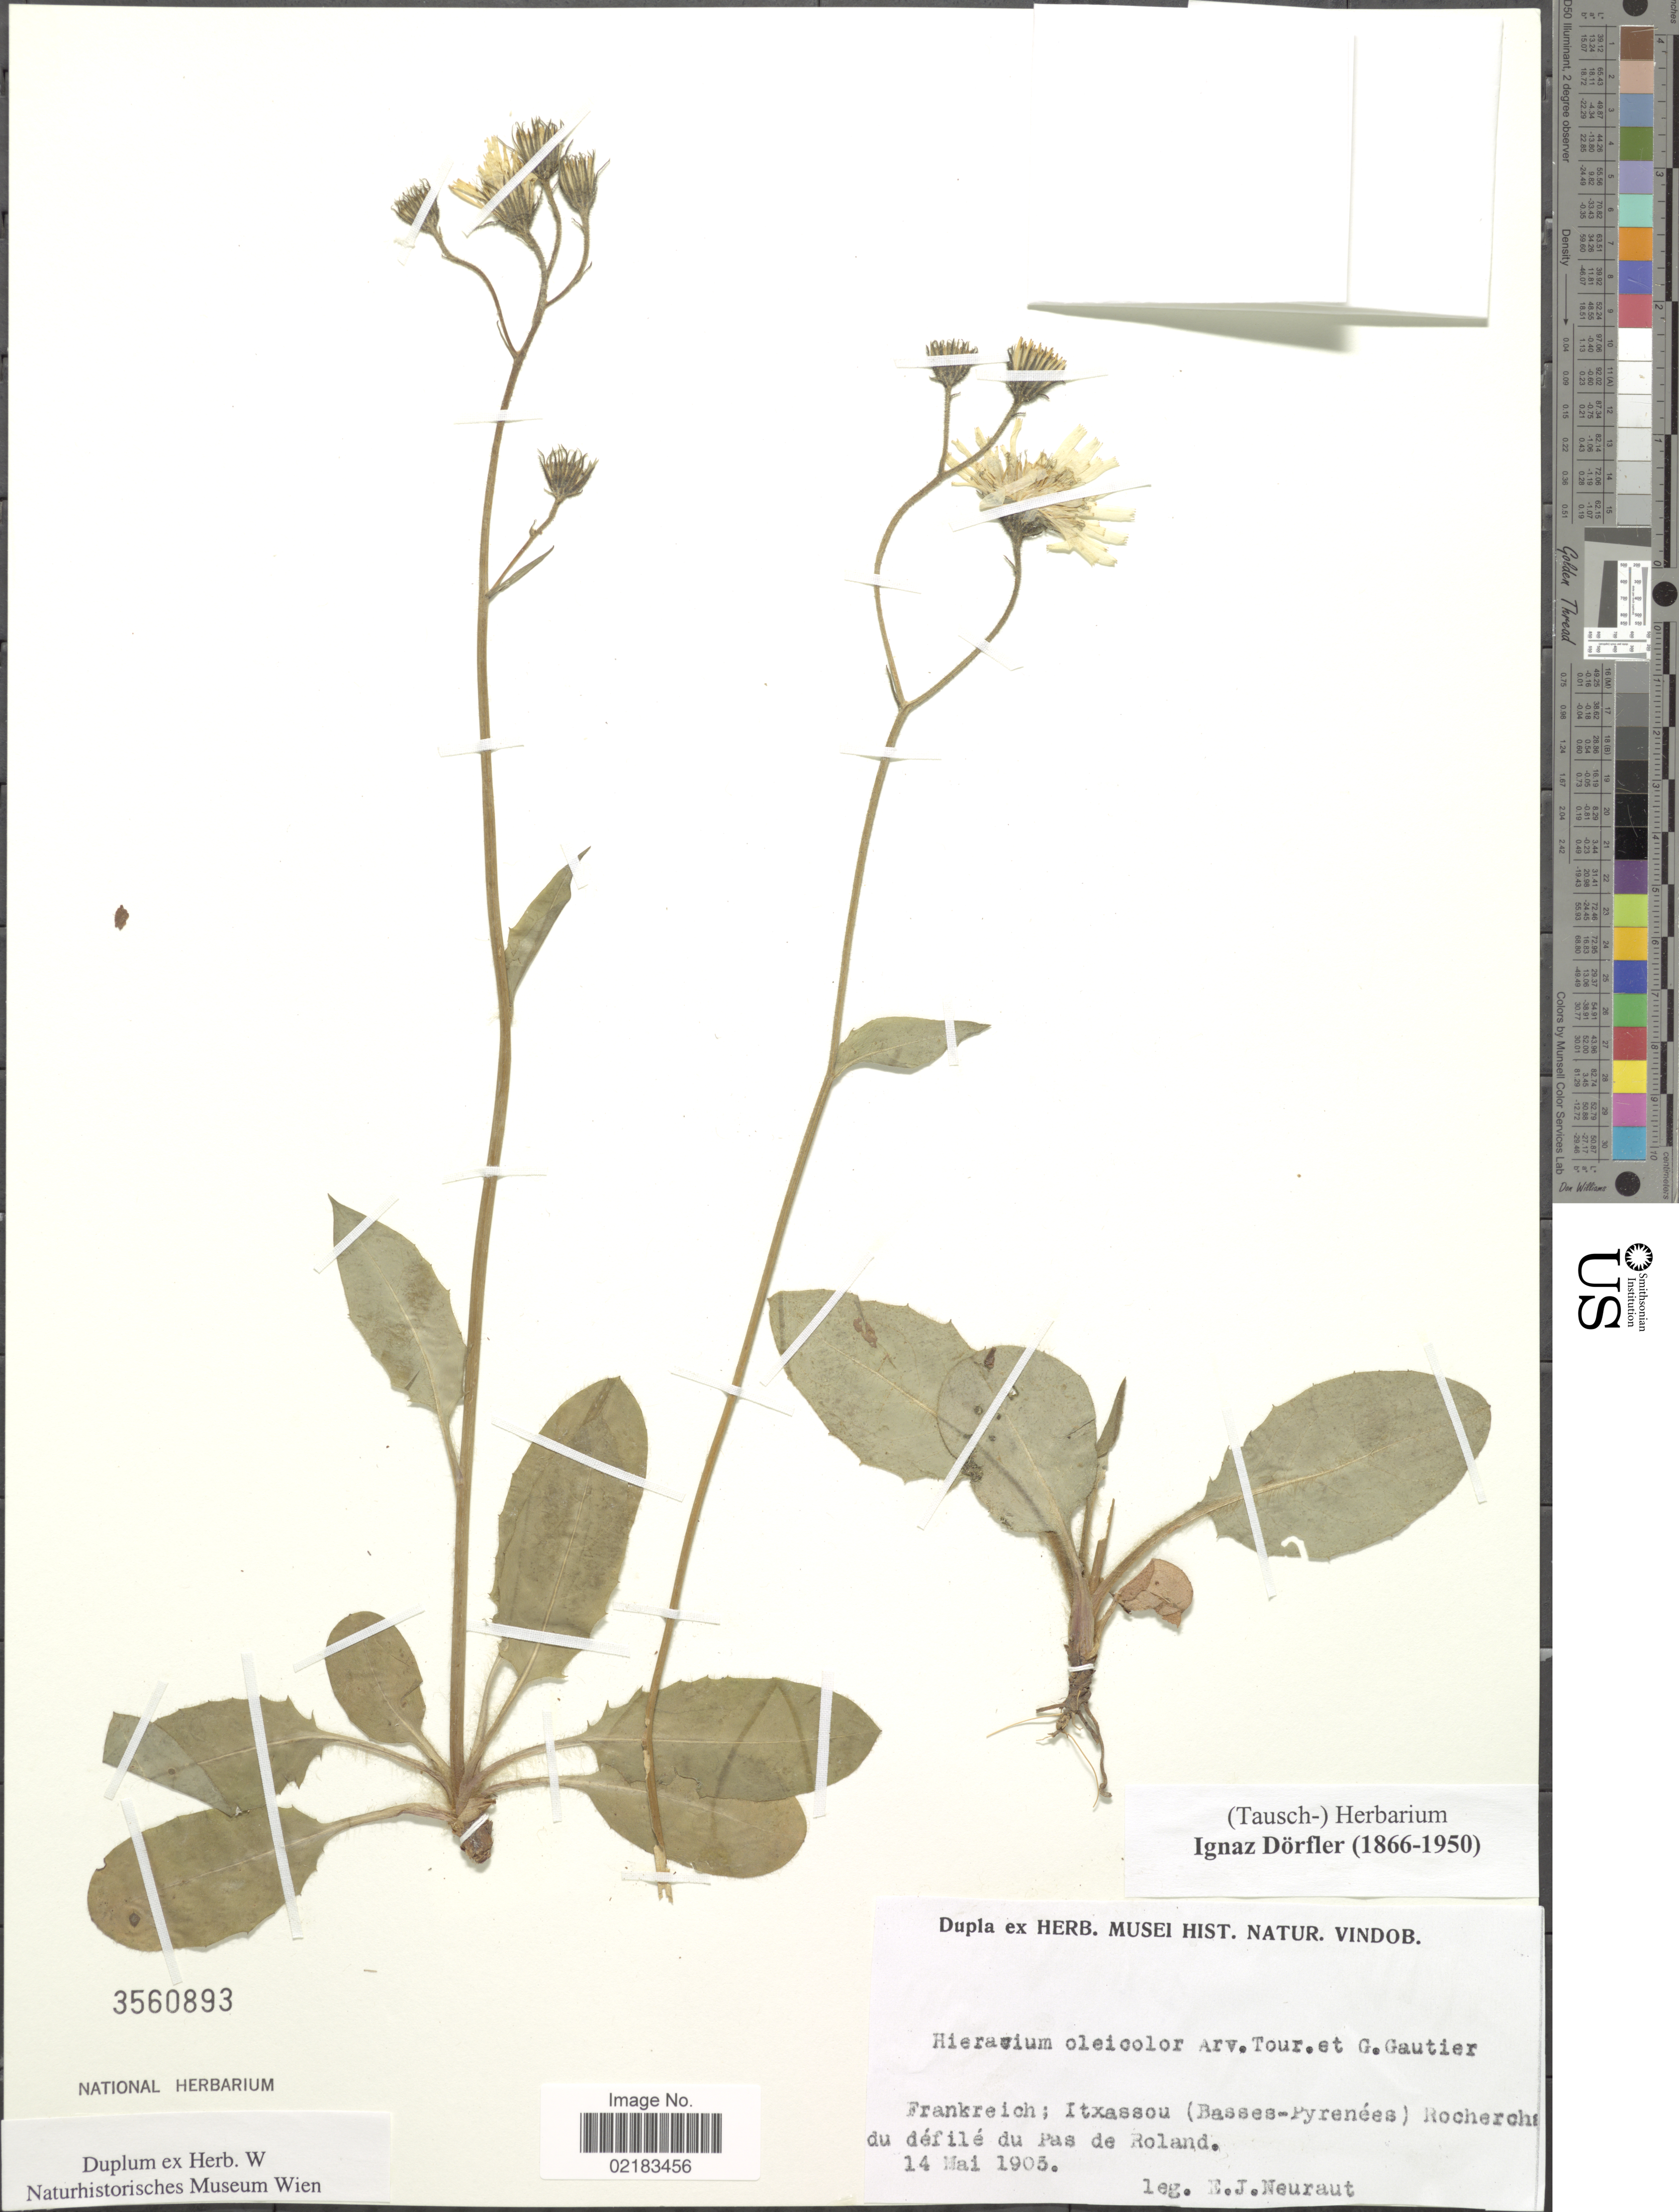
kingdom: Plantae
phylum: Tracheophyta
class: Magnoliopsida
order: Asterales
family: Asteraceae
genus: Hieracium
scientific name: Hieracium oleicolor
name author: Arvet-Touvet & Gaut.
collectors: E. Neuraut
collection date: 1905-05-14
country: France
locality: Itxassou (Basses-Pyrenées) Rochercha [interpreted] du défile du Pas de Roland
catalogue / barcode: US 3560893